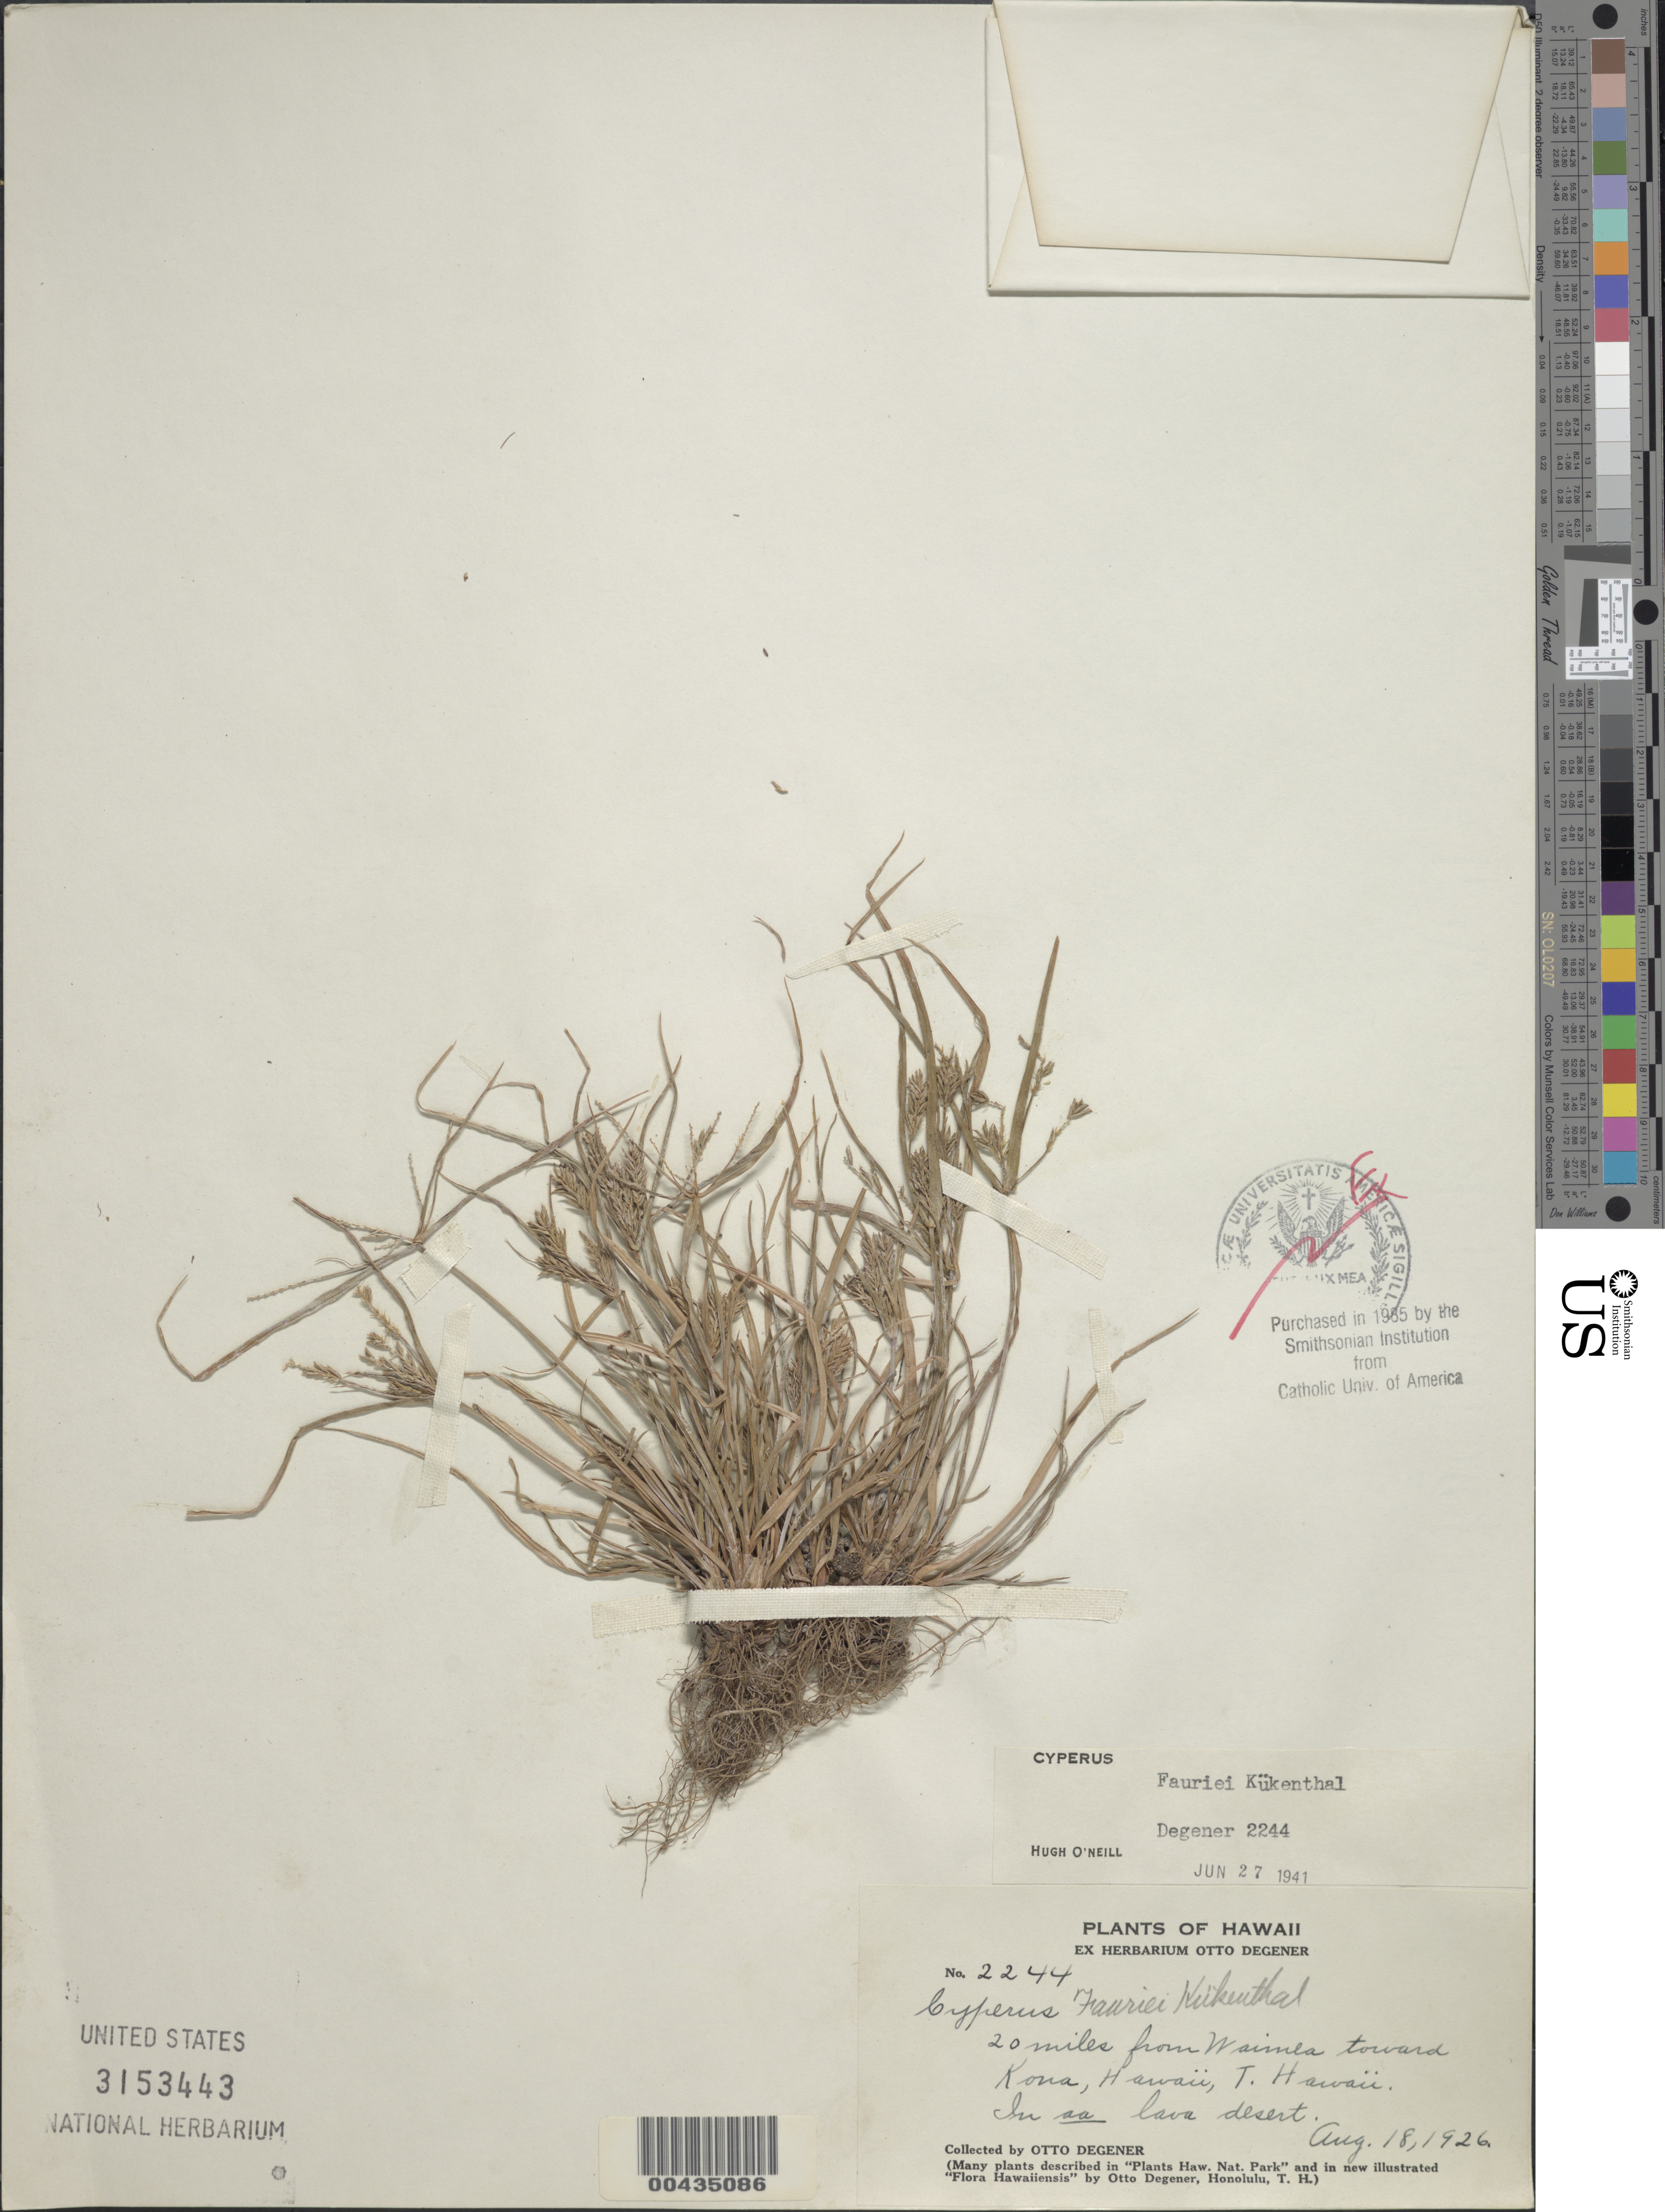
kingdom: Plantae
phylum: Tracheophyta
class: Liliopsida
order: Poales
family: Cyperaceae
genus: Cyperus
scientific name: Cyperus fauriei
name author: Kük.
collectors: O. Degener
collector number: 2244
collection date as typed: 18 Aug 1926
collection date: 1926-08-18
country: United States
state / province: Hawaii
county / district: Hawaii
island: Hawaii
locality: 20 mi from Waimea toward Kona, Hawaii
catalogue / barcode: US 3153443